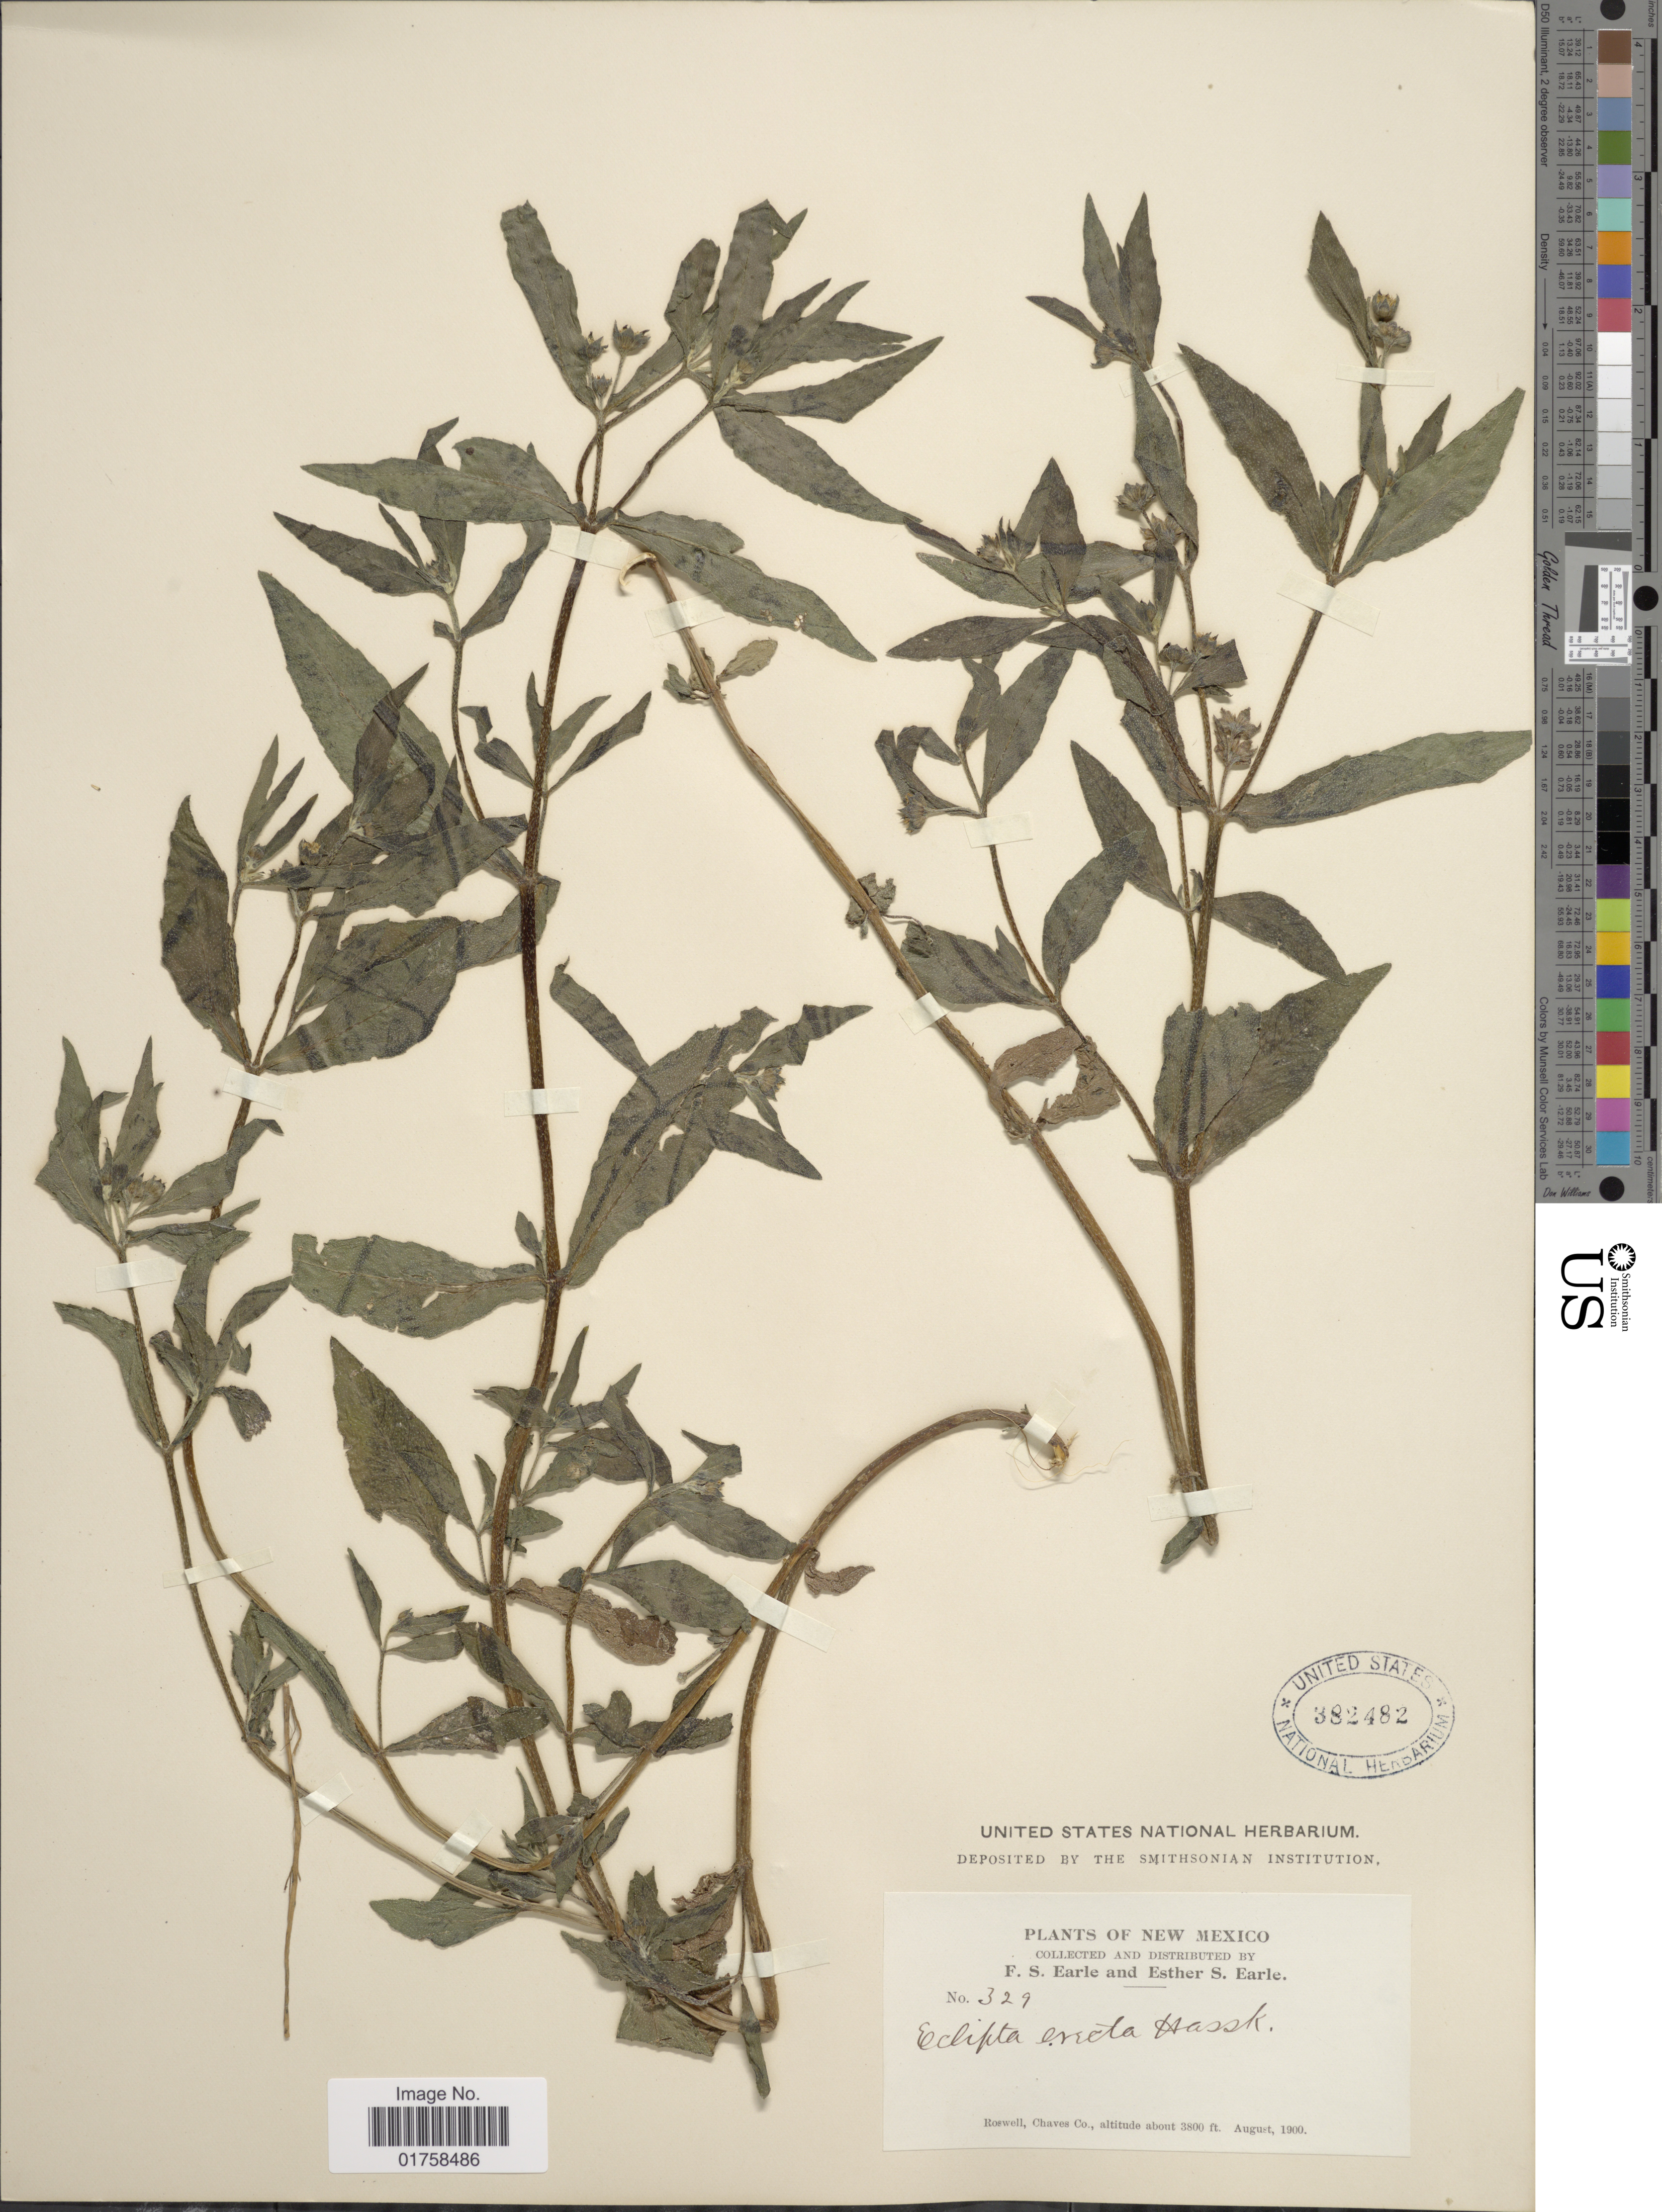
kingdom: Plantae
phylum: Tracheophyta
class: Magnoliopsida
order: Asterales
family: Asteraceae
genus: Eclipta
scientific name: Eclipta alba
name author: (L.) Hassk.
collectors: F. S. Earle & E. S. Earle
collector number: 329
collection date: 1900-08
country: United States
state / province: New Mexico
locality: New Mexico. Roswell, Chaves Co.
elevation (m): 1158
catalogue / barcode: US 382482